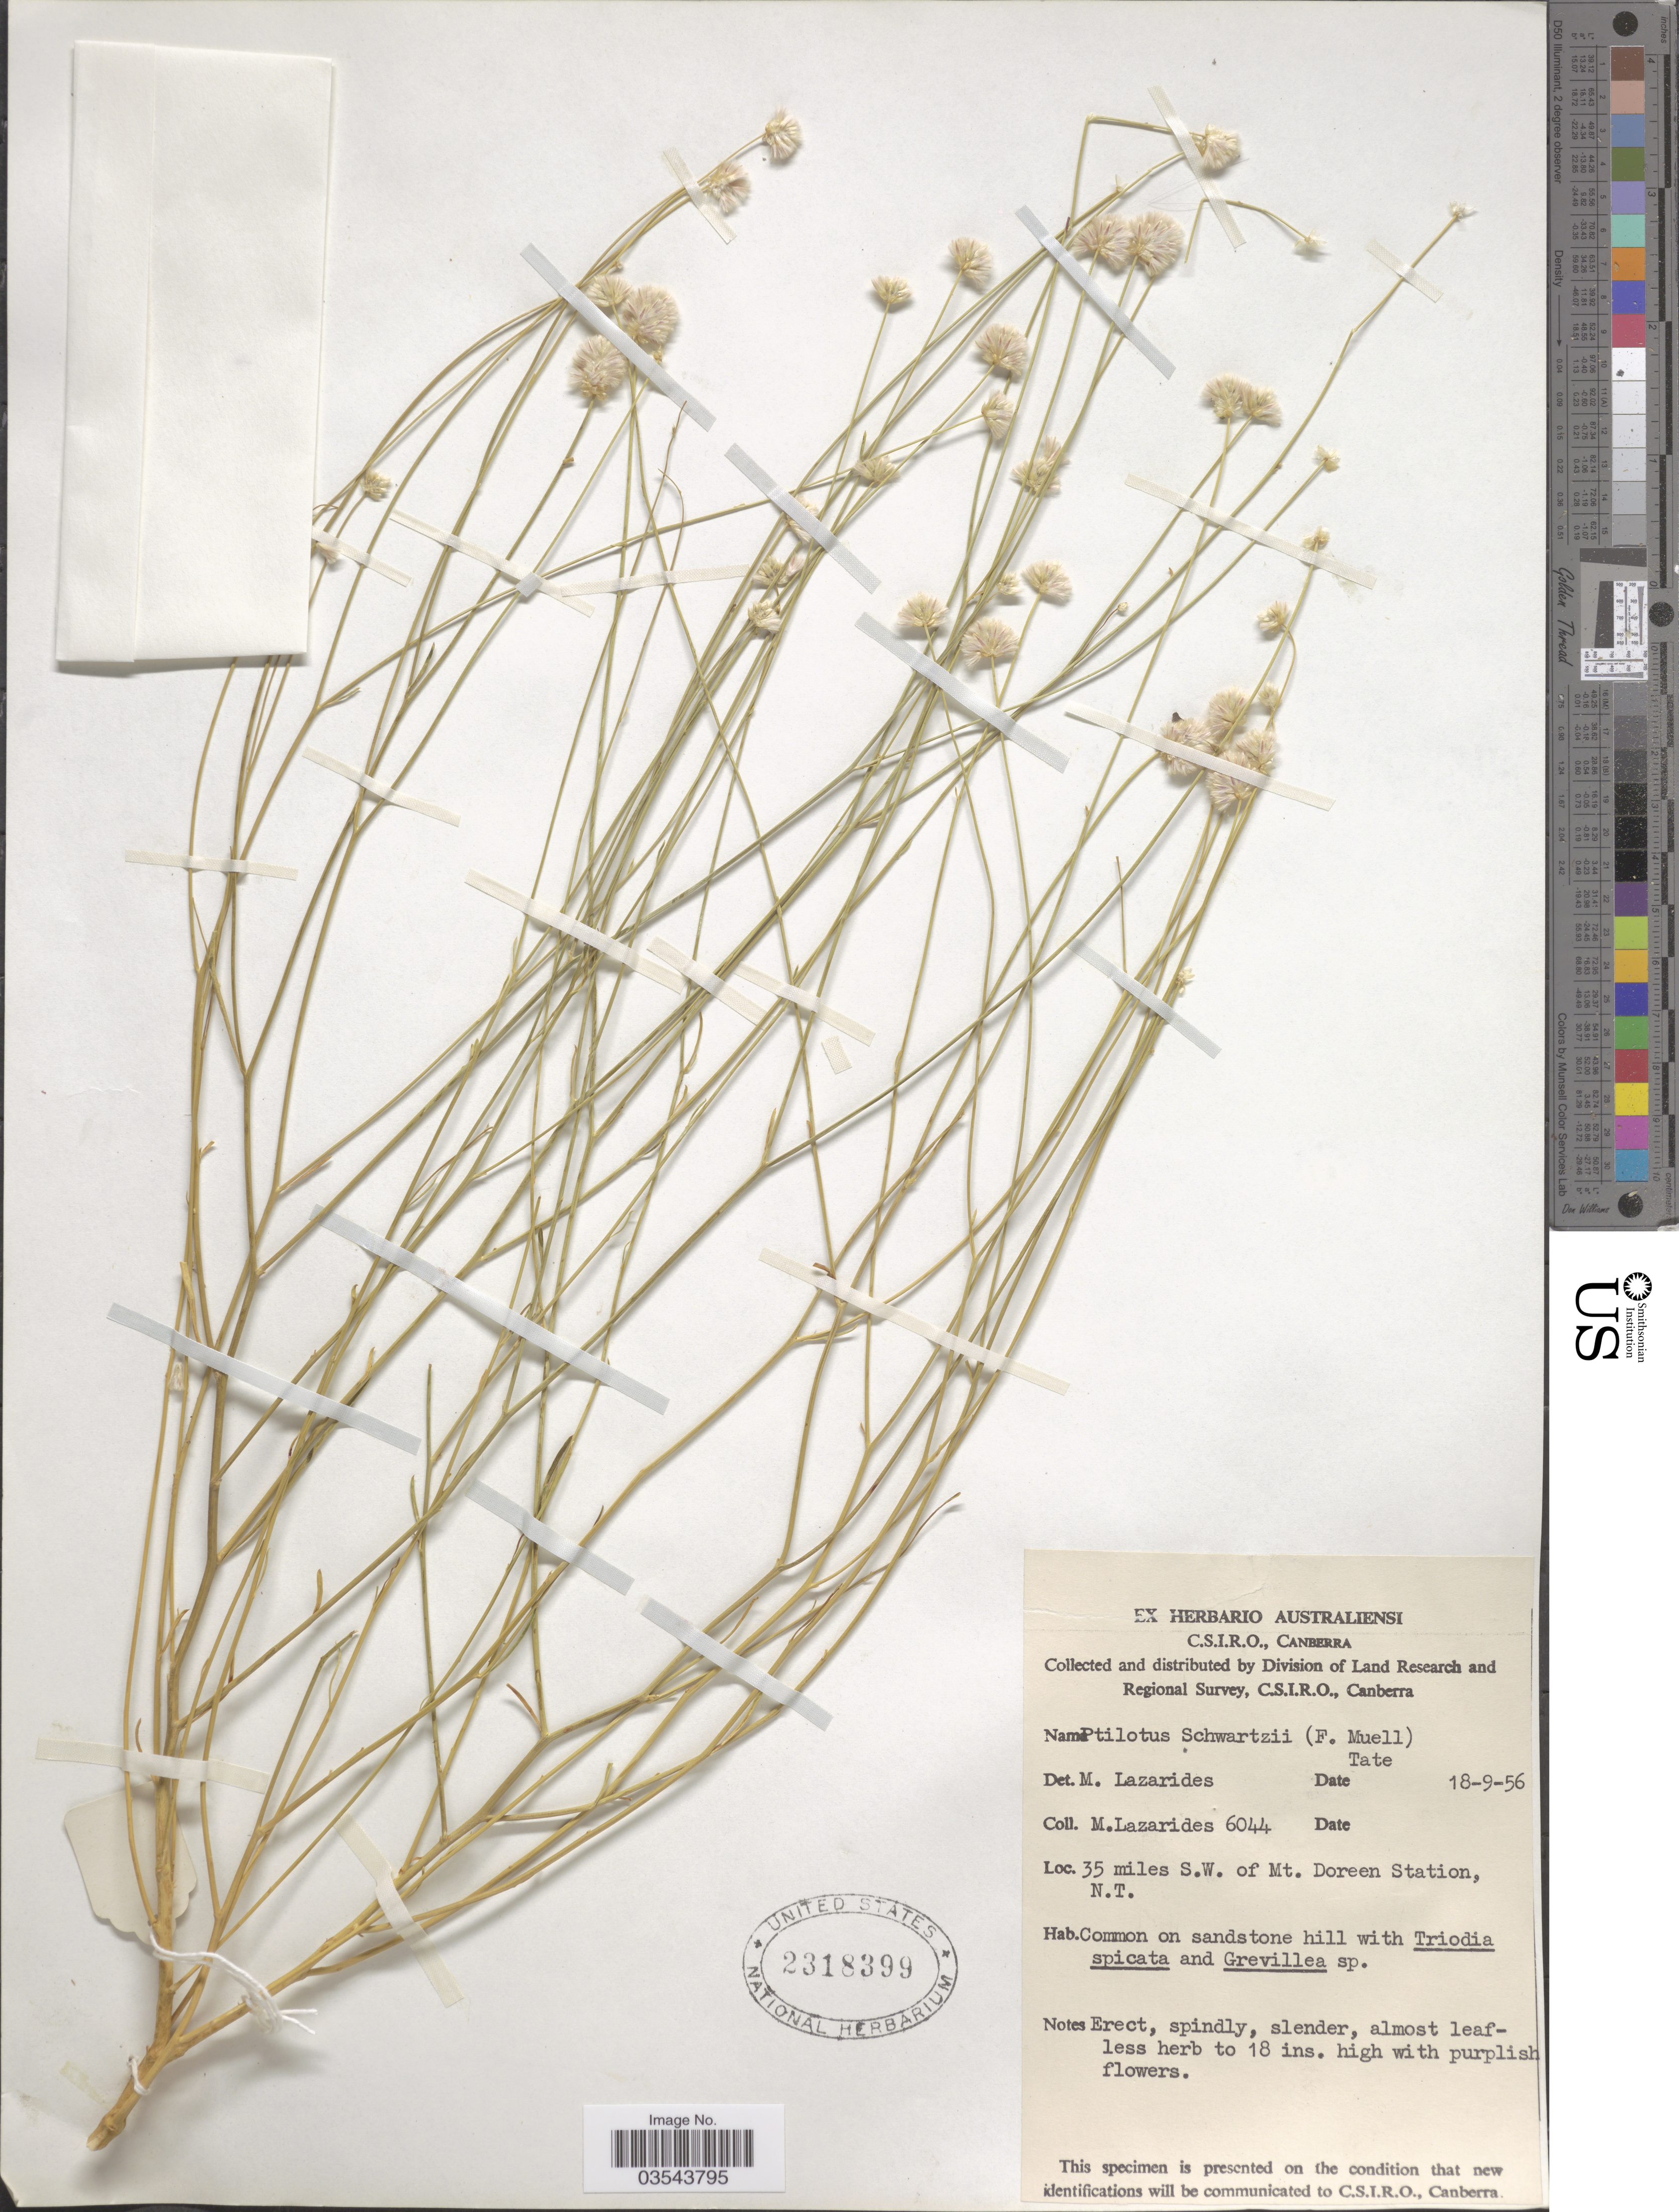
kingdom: Plantae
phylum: Tracheophyta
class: Magnoliopsida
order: Caryophyllales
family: Amaranthaceae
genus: Ptilotus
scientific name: Ptilotus schwartzii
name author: (F. Muell.) Tate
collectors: M. Lazarides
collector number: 6044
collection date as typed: Transcribed d/m/y: 18/9/56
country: Australia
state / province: Northern Territory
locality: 35 miles S.W. of Doreen Station.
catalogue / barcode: US 2318399